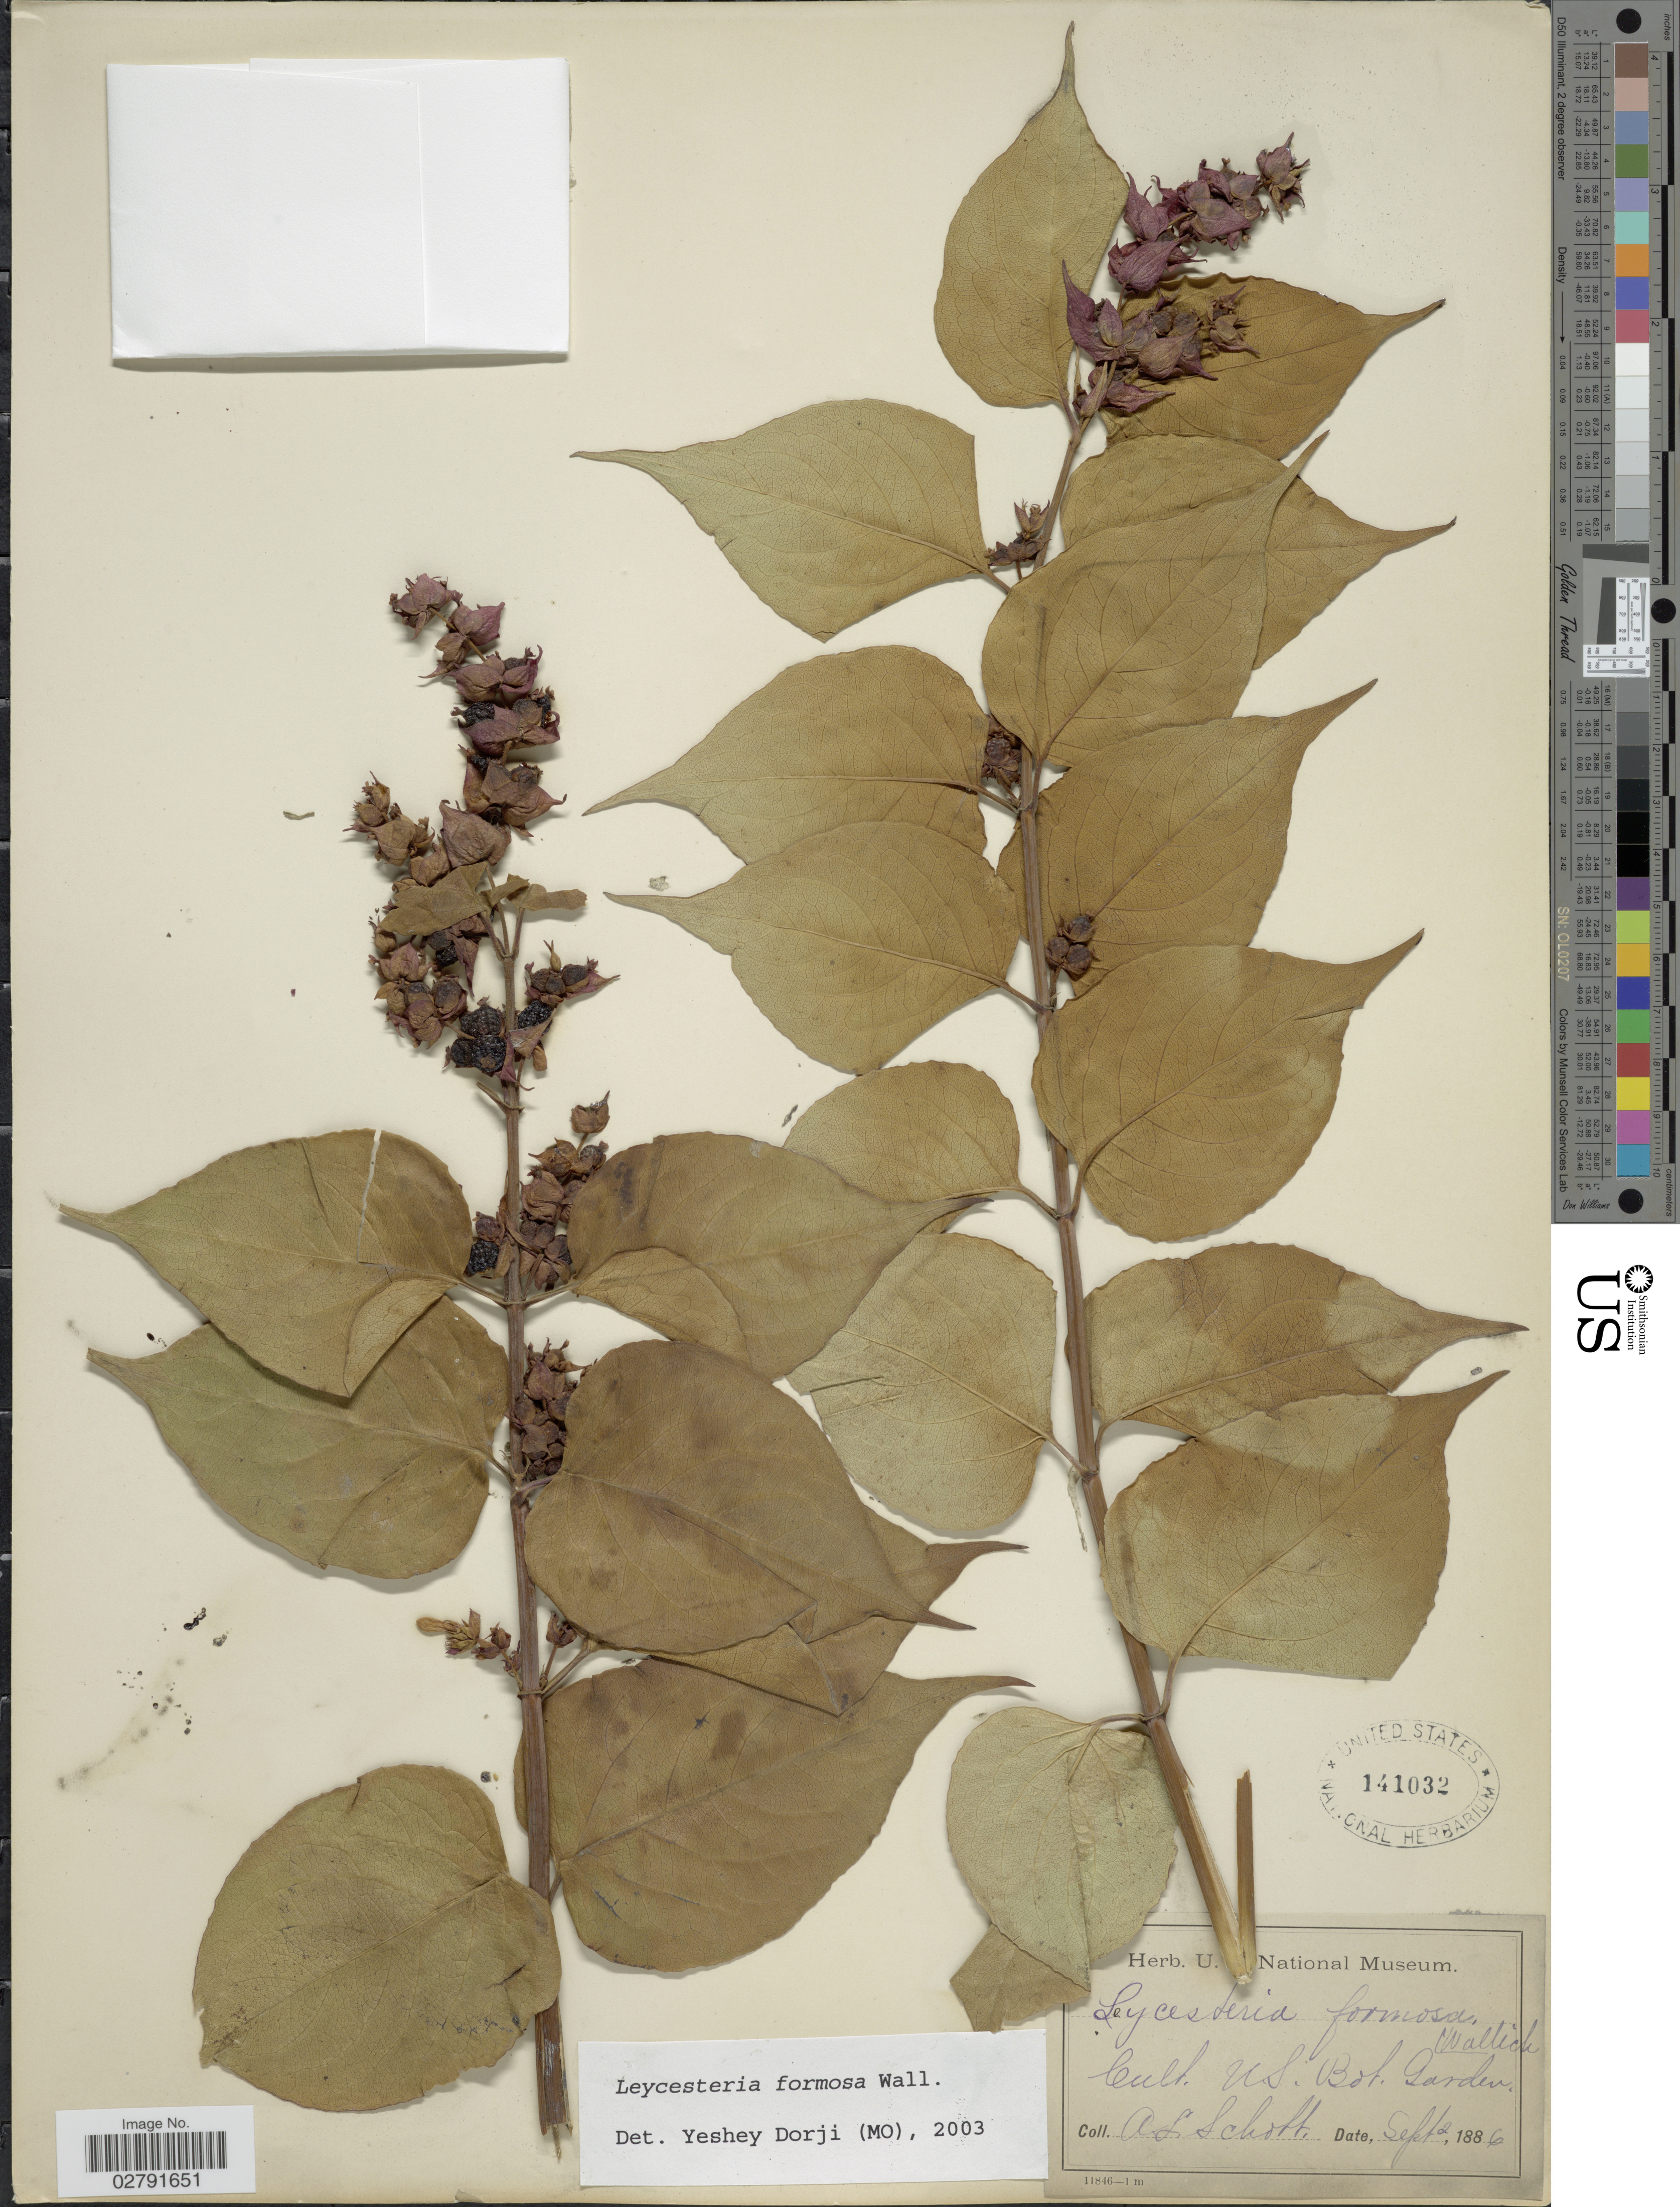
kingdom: Plantae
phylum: Tracheophyta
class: Magnoliopsida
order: Dipsacales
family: Caprifoliaceae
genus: Leycesteria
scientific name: Leycesteria formosa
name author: Wall.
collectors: A. S. Schott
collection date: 1886-09-02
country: United States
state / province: District of Columbia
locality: Cult. US Bot. Garden.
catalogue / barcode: US 141032